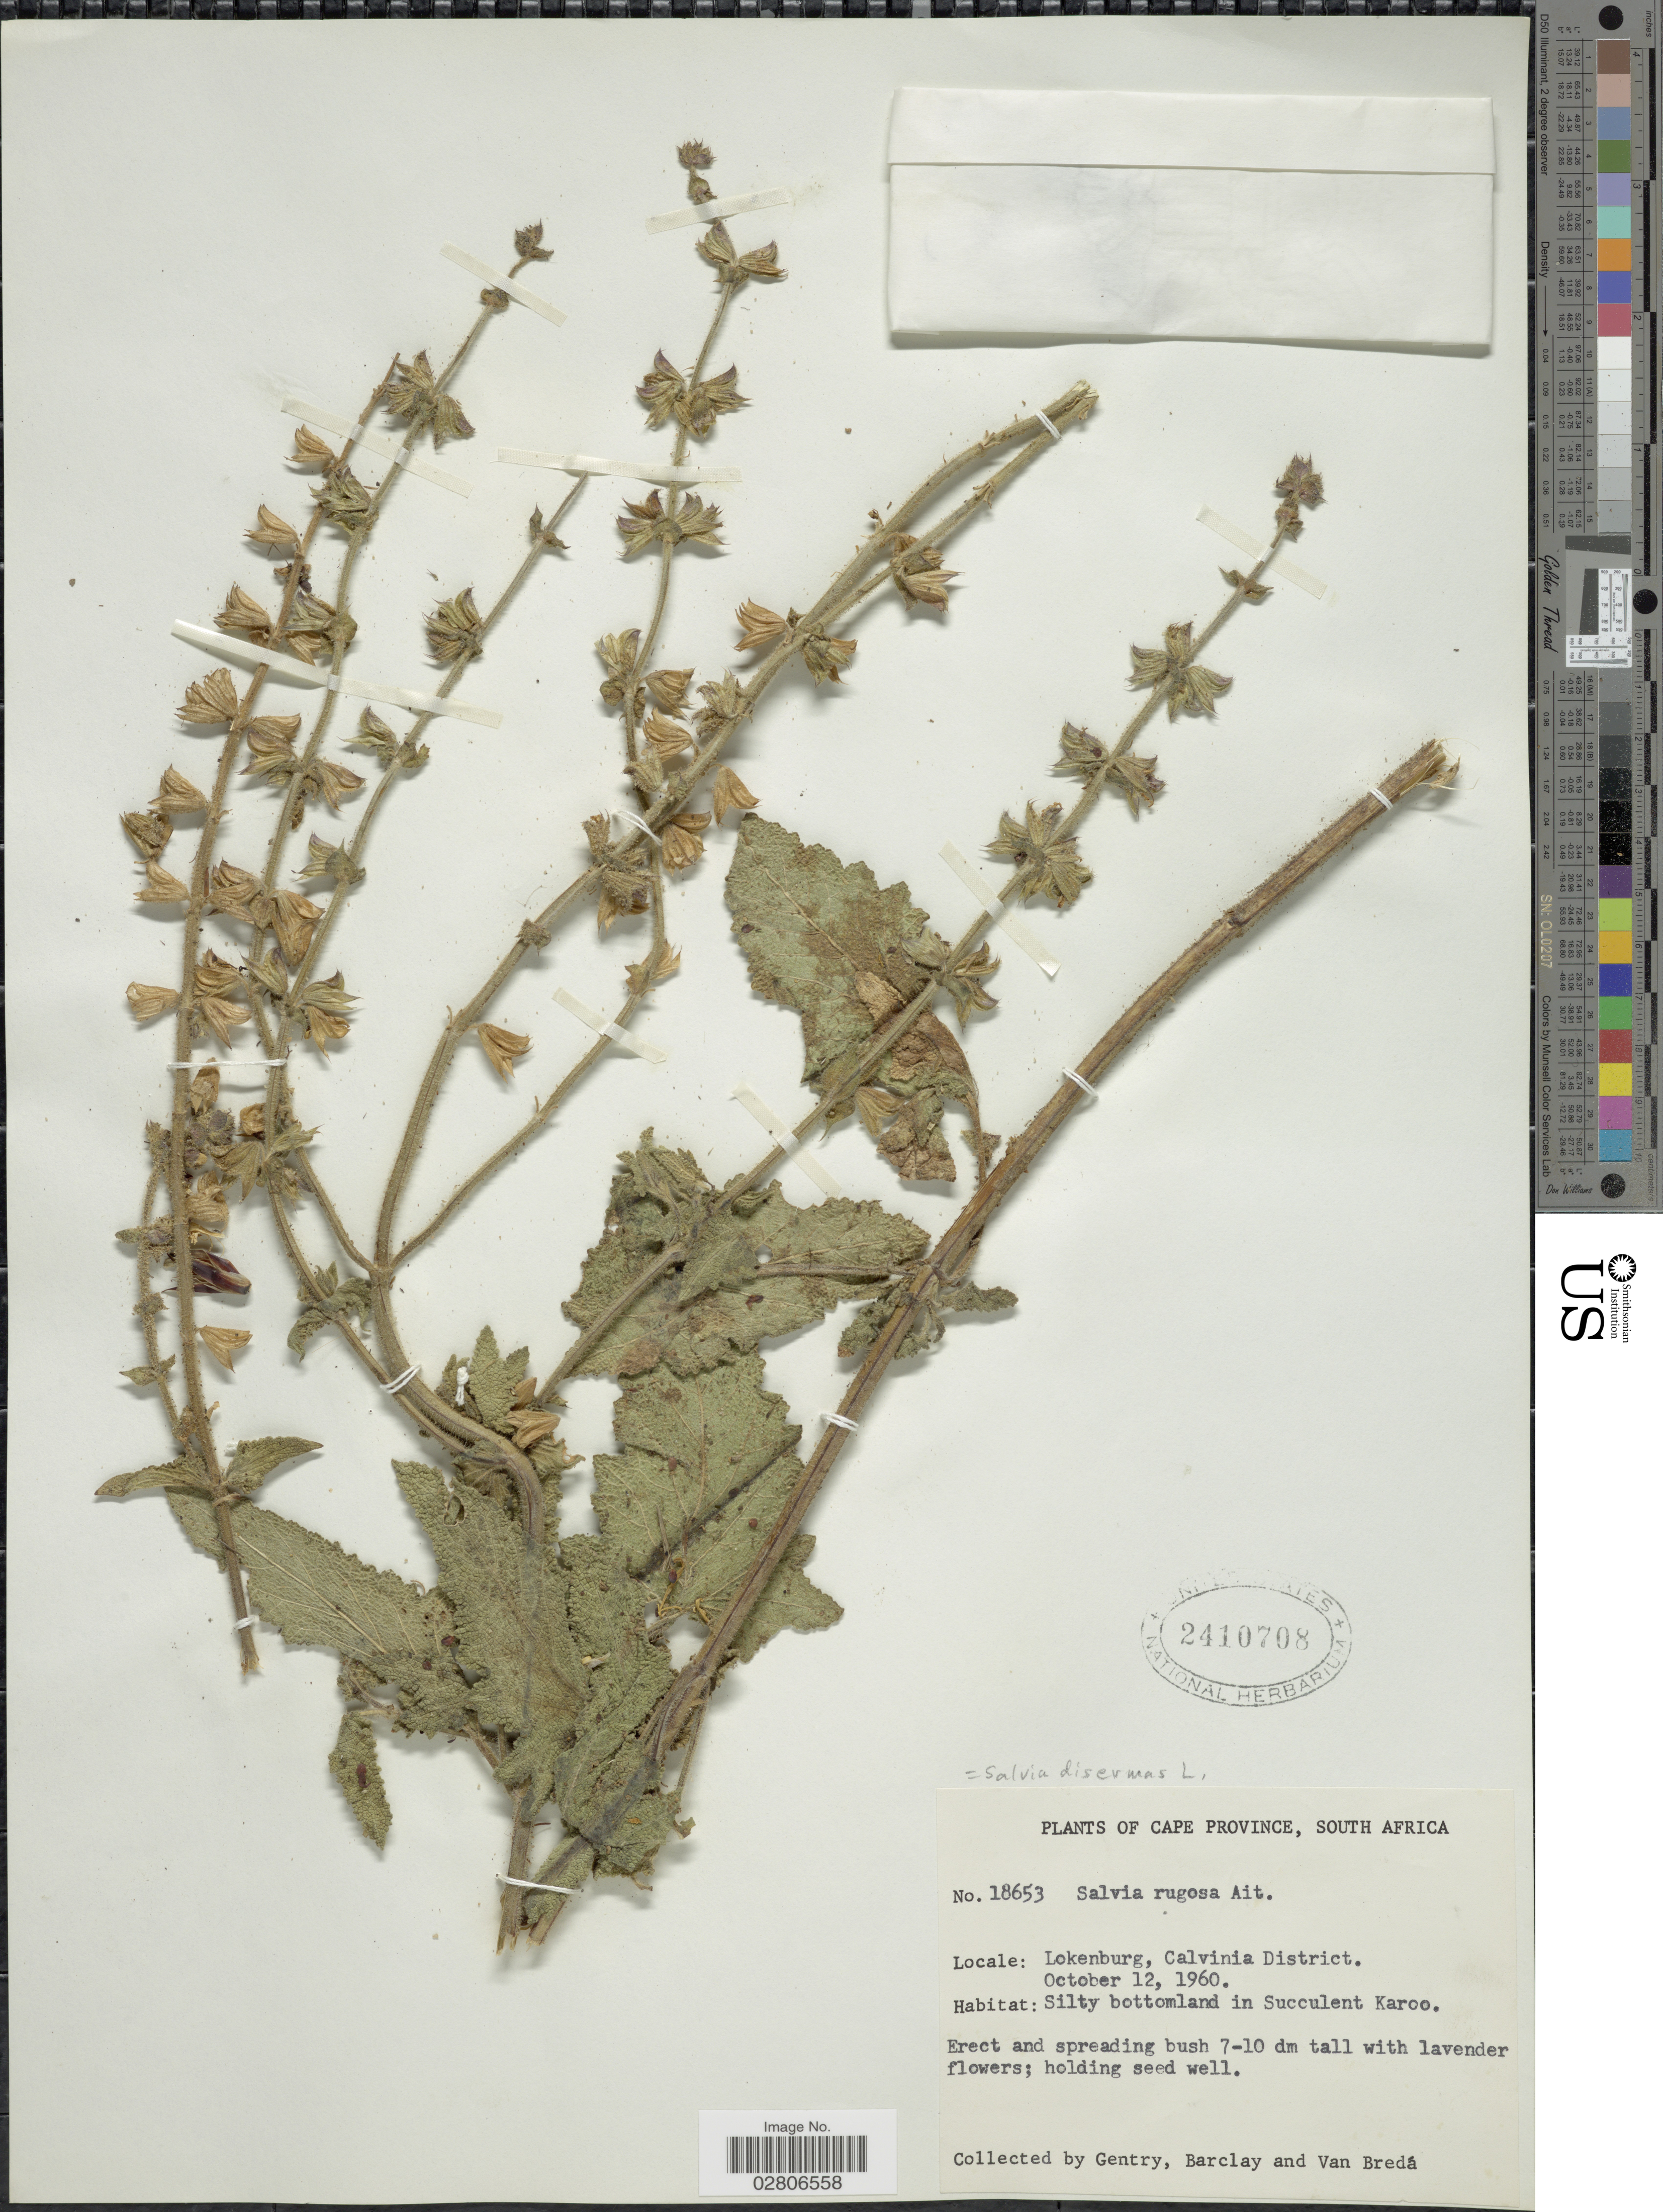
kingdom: Plantae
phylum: Tracheophyta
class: Magnoliopsida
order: Lamiales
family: Lamiaceae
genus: Salvia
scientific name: Salvia disermas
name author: L.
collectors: Gentry, --, -- Barclay & Van Bredá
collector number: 18653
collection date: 1960-10-12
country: South Africa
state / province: Northern Cape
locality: Lokenburg, Calvinia District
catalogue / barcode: US 2410708